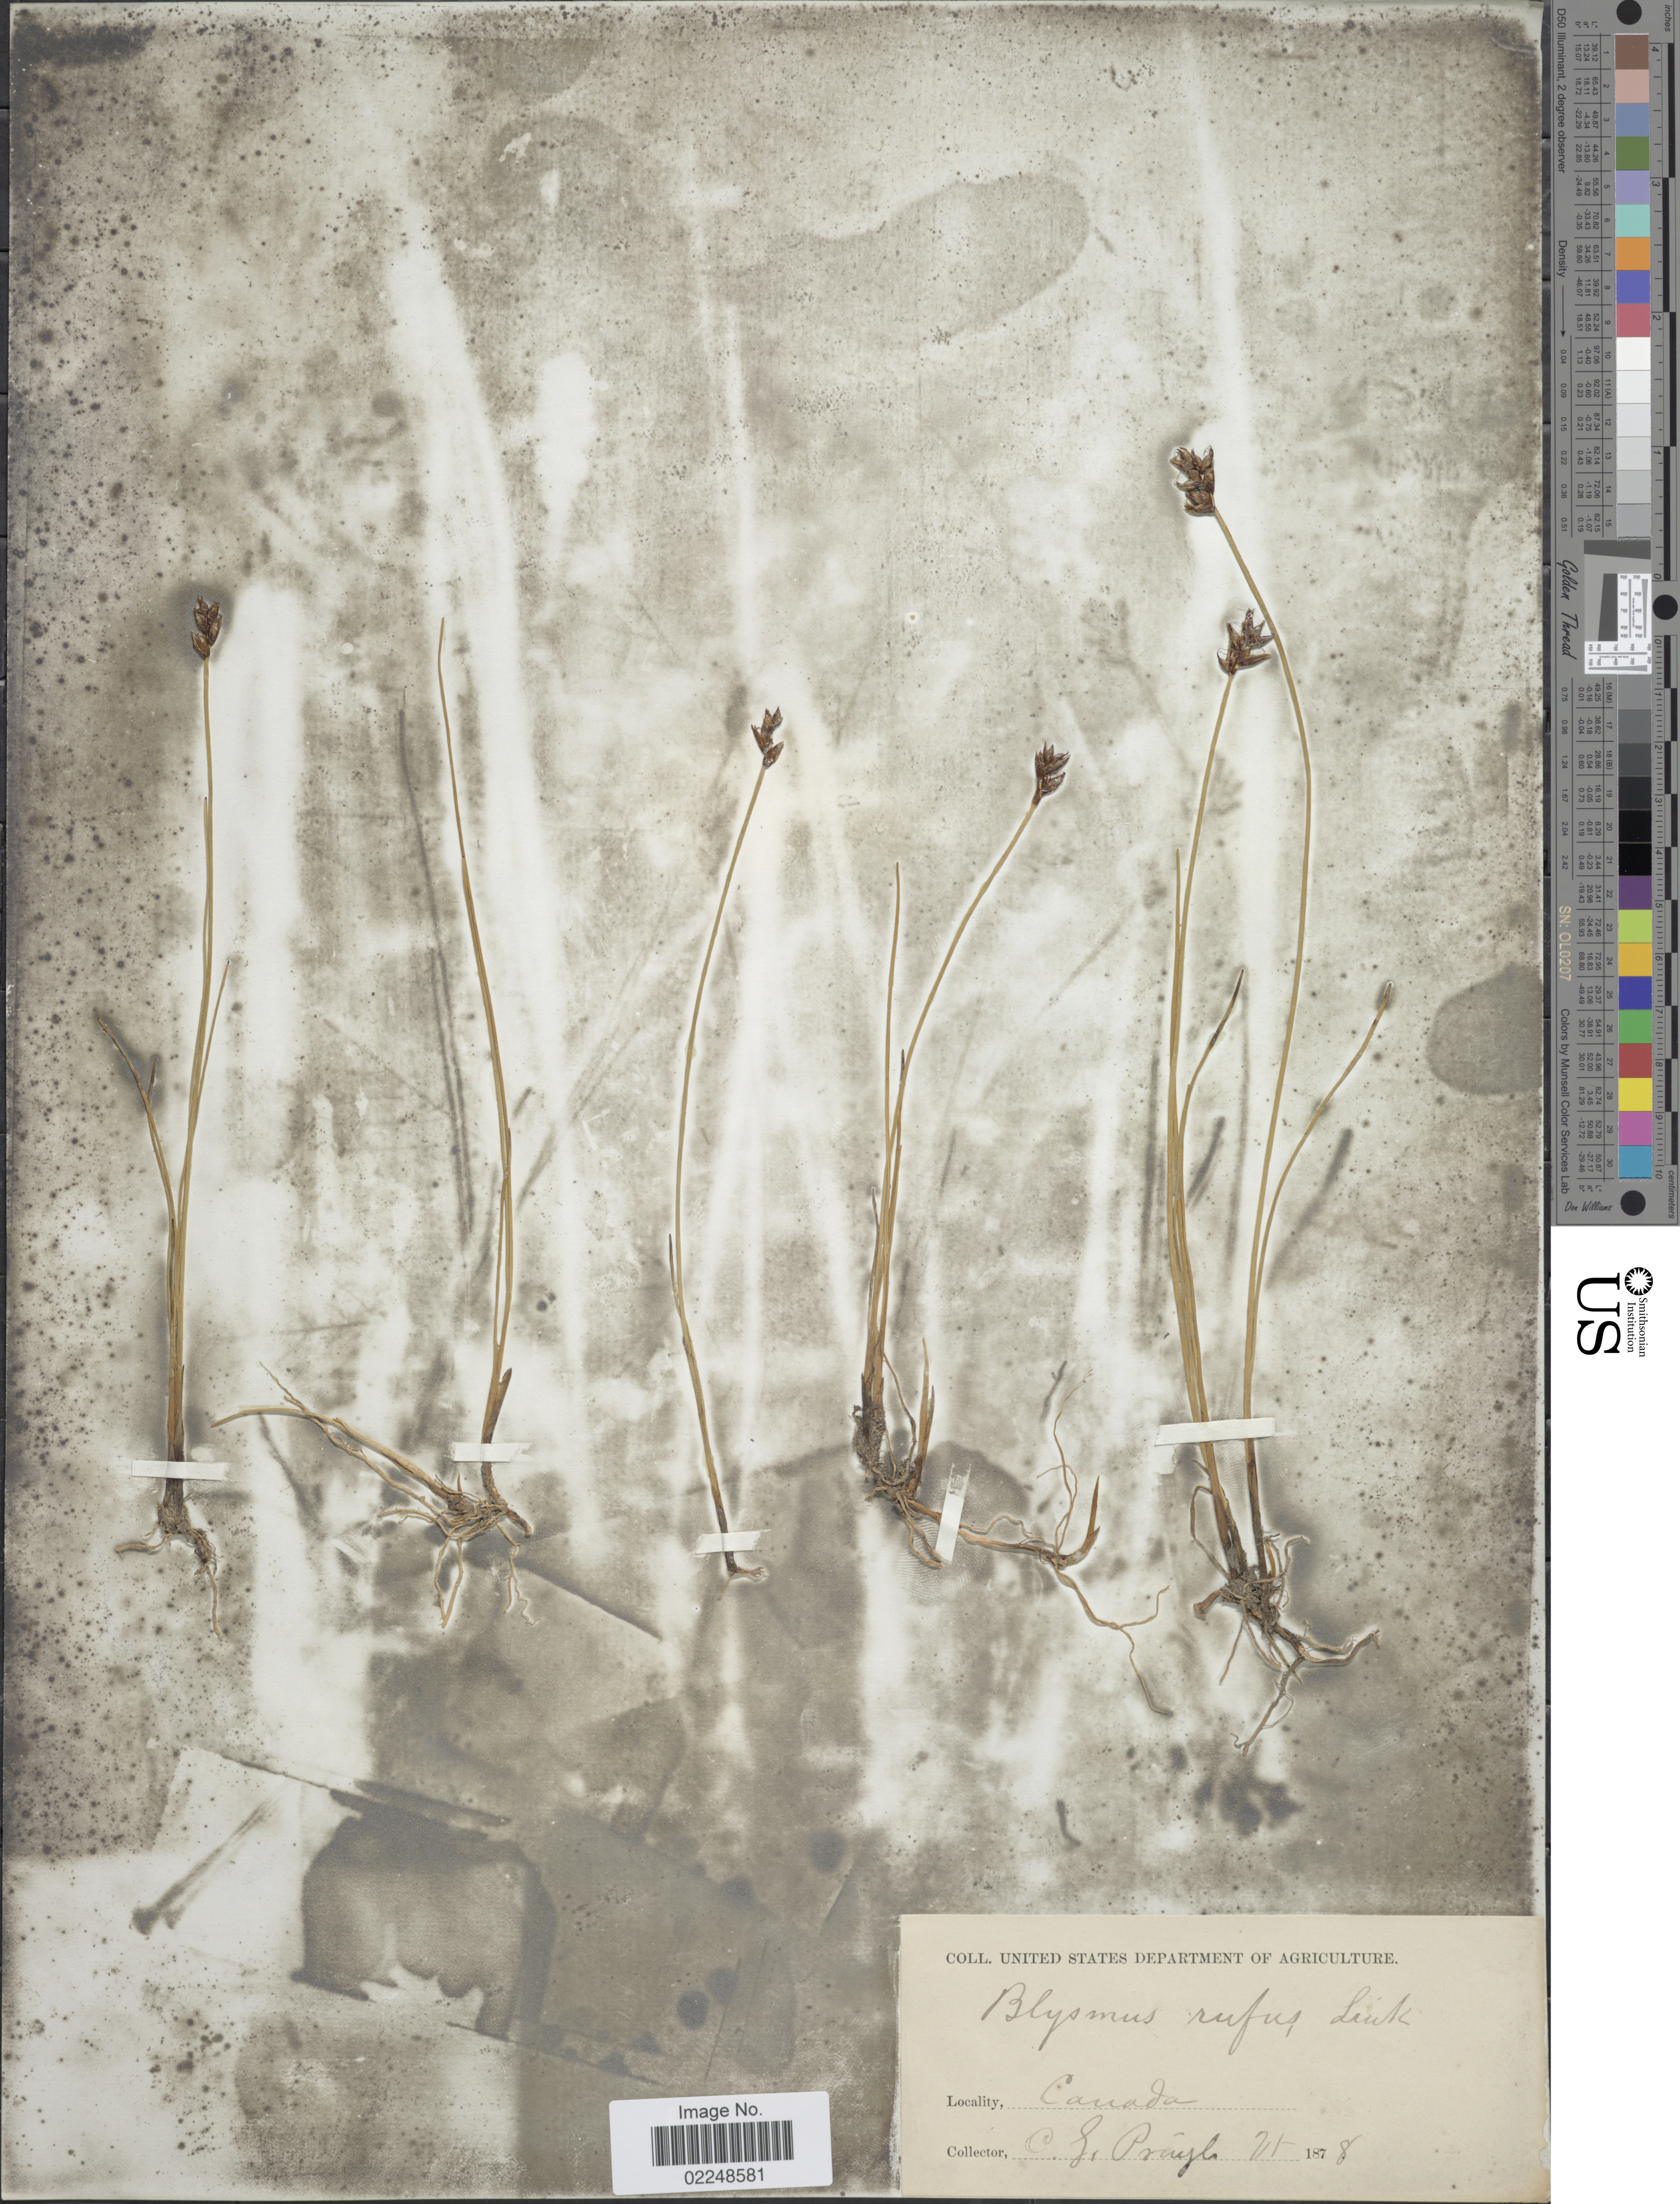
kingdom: Plantae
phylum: Tracheophyta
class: Liliopsida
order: Poales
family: Cyperaceae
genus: Blysmus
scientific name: Blysmus rufus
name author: (Huds.) Link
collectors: C. G. Pringle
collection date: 1878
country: Canada